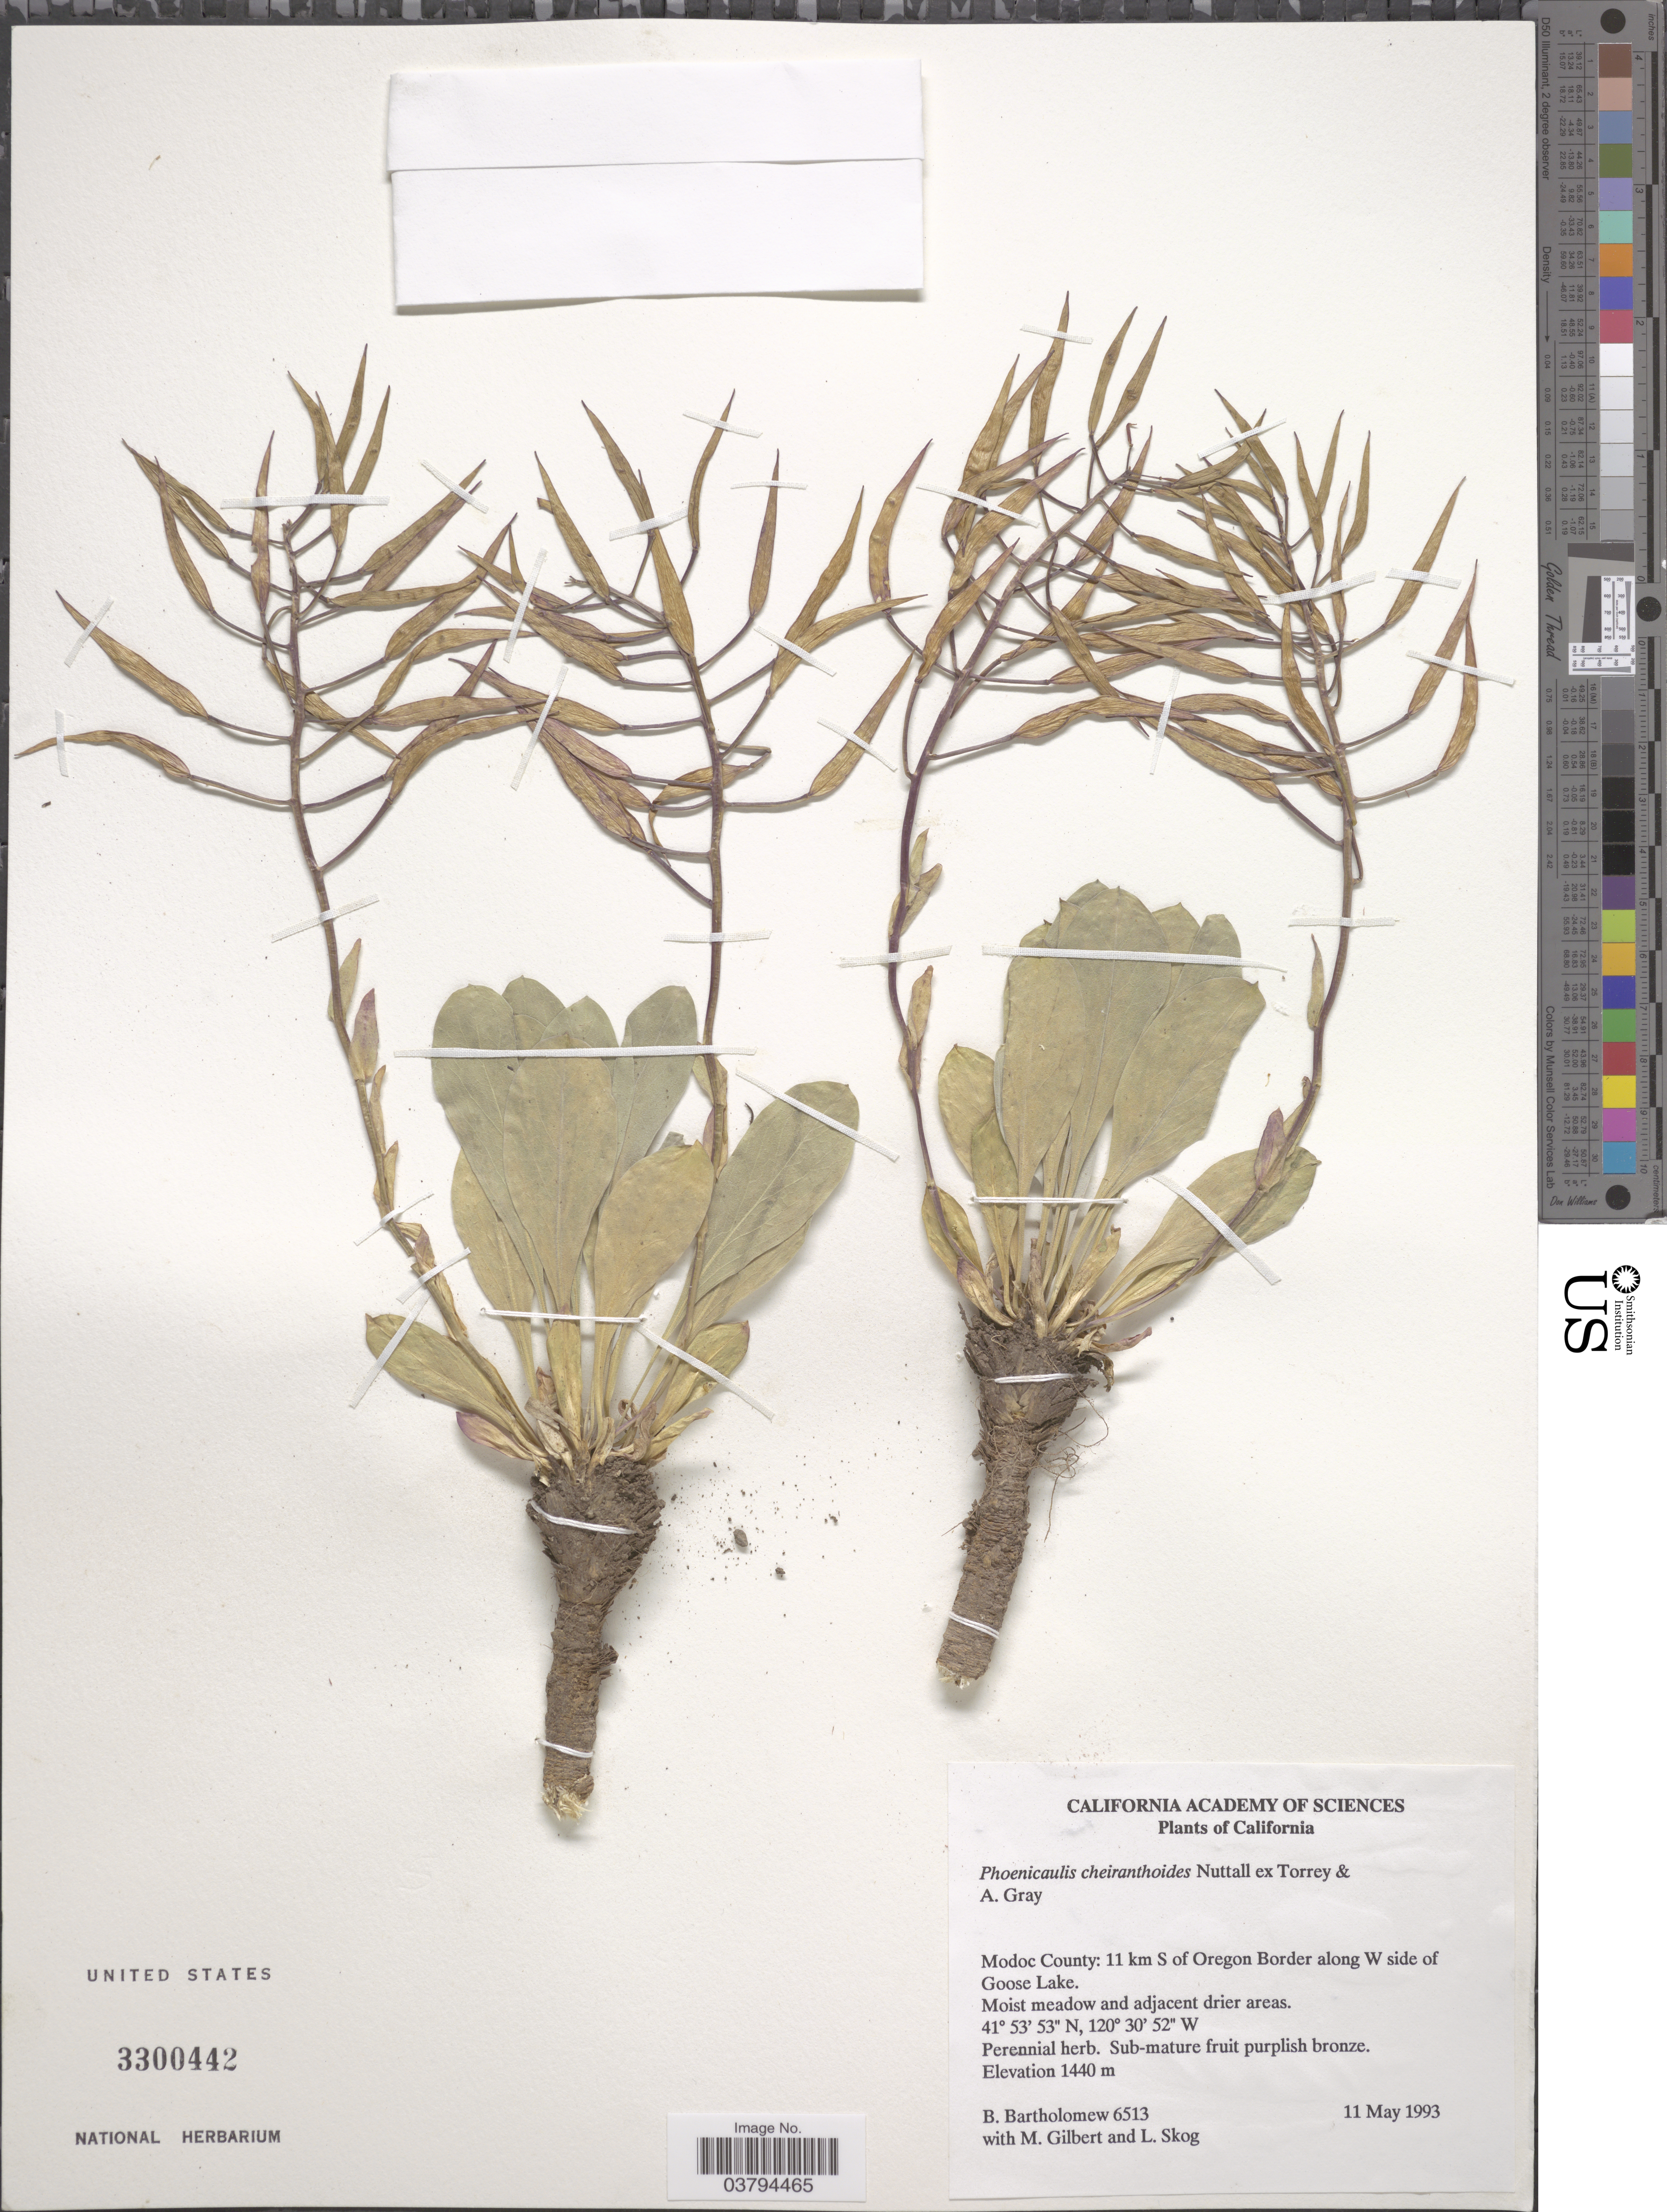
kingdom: Plantae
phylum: Tracheophyta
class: Magnoliopsida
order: Brassicales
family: Brassicaceae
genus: Phoenicaulis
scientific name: Phoenicaulis cheiranthoides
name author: Nutt.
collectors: B. Bartholomew, M. Gilbert & L. E. Skog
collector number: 6513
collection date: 1993-05-11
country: United States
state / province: California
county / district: Modoc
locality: Modoc County: 11 km S of Oregon Border along W side of Goose Lake.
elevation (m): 1440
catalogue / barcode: US 3300442